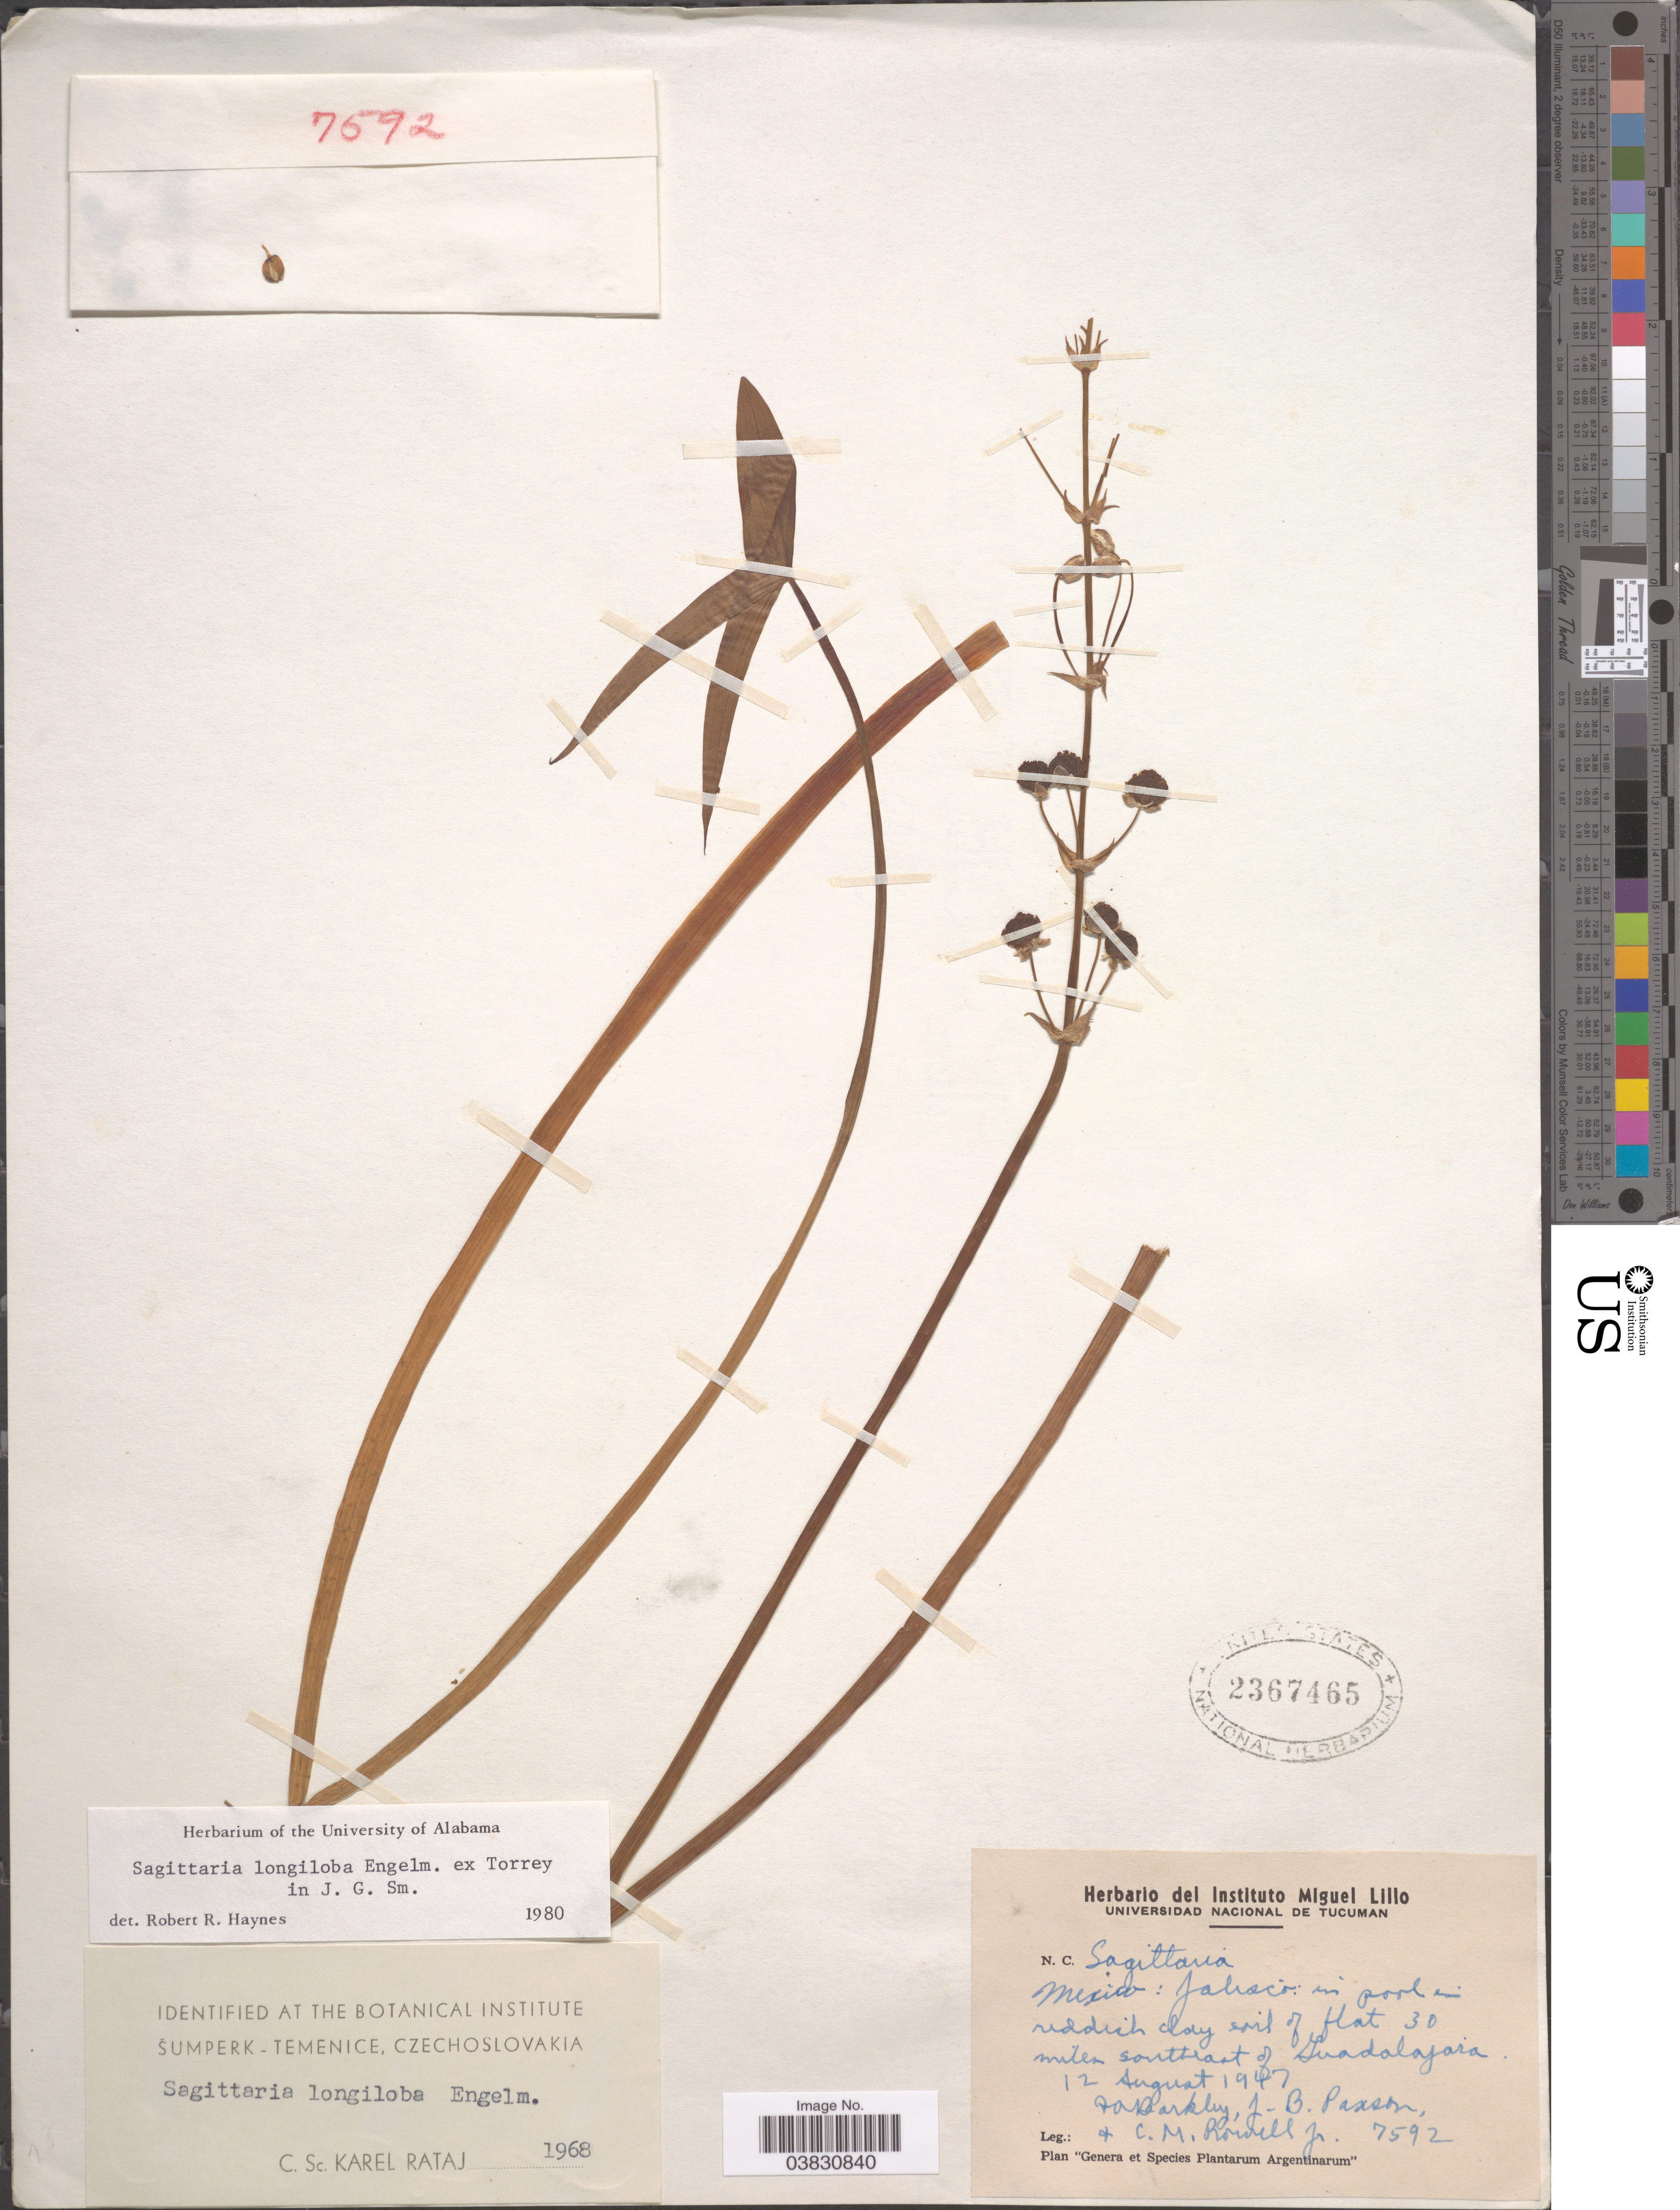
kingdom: Plantae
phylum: Tracheophyta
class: Liliopsida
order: Alismatales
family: Alismataceae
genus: Sagittaria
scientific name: Sagittaria longiloba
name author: Engelm. ex J.G. Sm.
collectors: T. Barkley, J. B. Paxson & C. M. Rowell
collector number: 7592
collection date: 1947-08-12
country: Mexico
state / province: Jalisco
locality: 30 miles southeast of Guadalajara.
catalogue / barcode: US 2367465